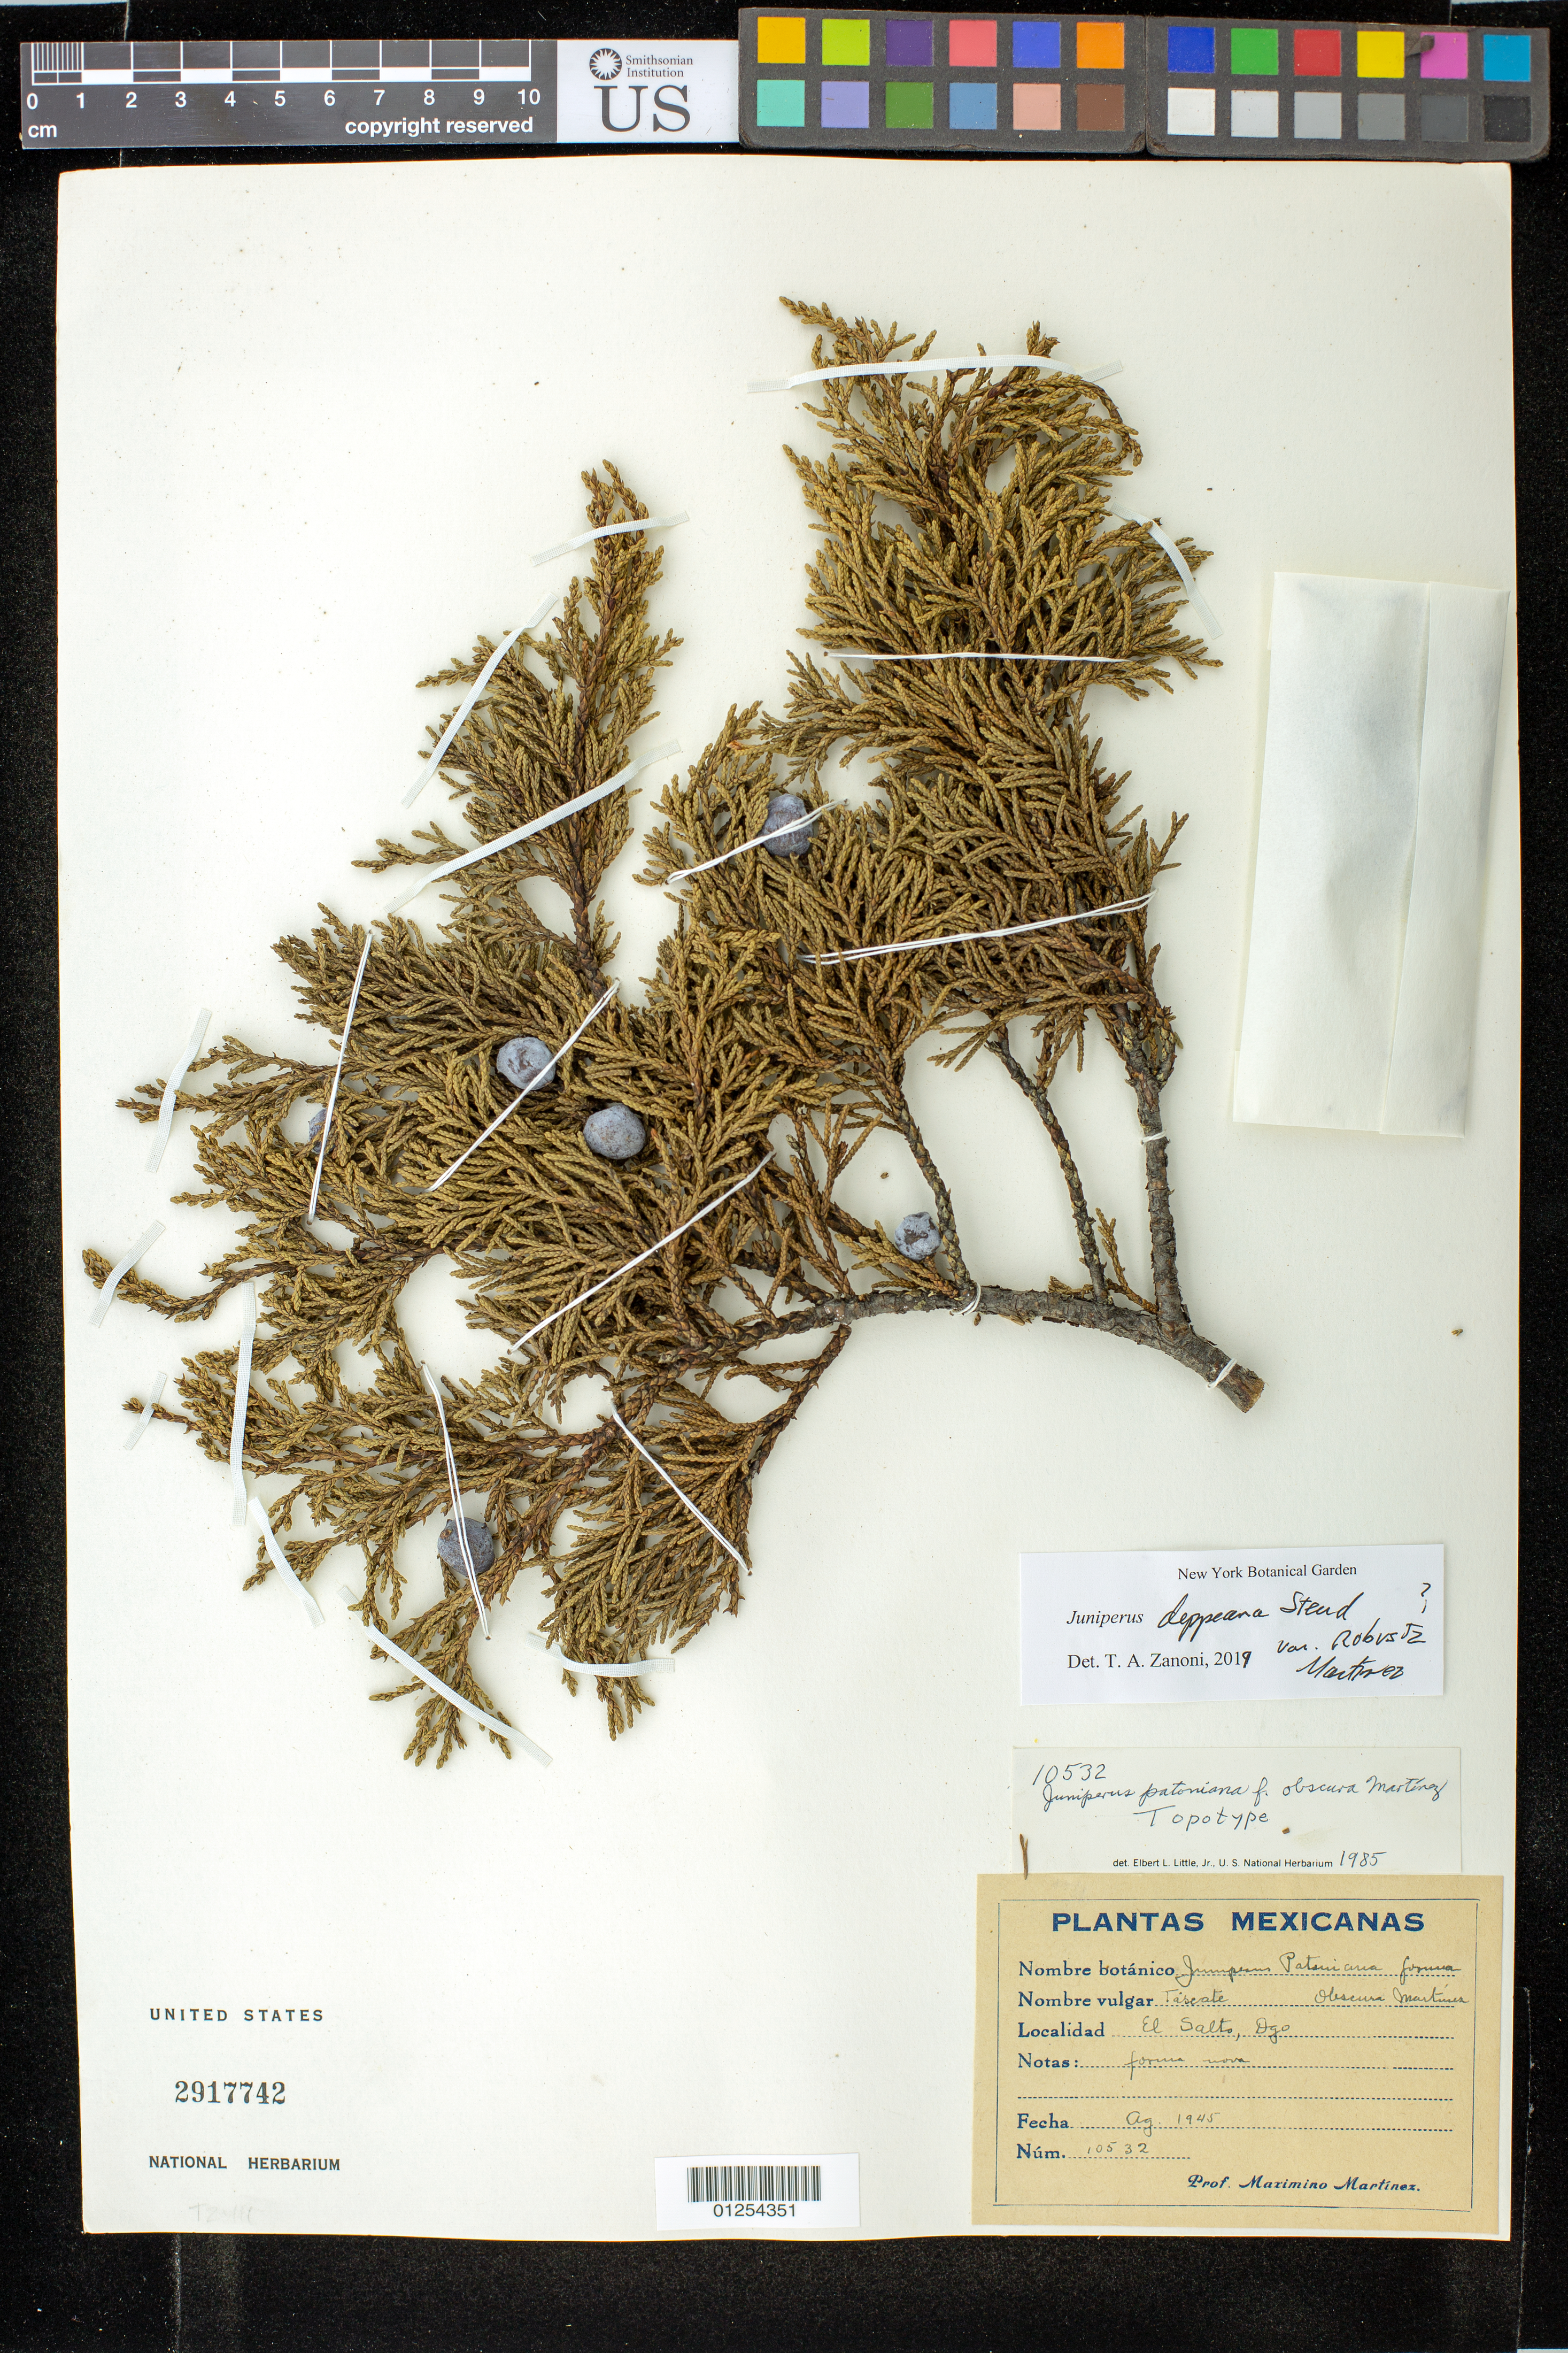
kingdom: Plantae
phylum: Tracheophyta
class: Pinopsida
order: Pinales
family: Cupressaceae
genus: Juniperus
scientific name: Juniperus deppeana var. robusta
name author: Martínez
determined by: Zanoni, T. A., (NY), New York Botanical Garden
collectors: M. Martínez M.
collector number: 10532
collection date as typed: Aug 1945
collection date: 1945-08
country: Mexico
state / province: Durango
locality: El Salto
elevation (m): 2500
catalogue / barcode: US 2917742